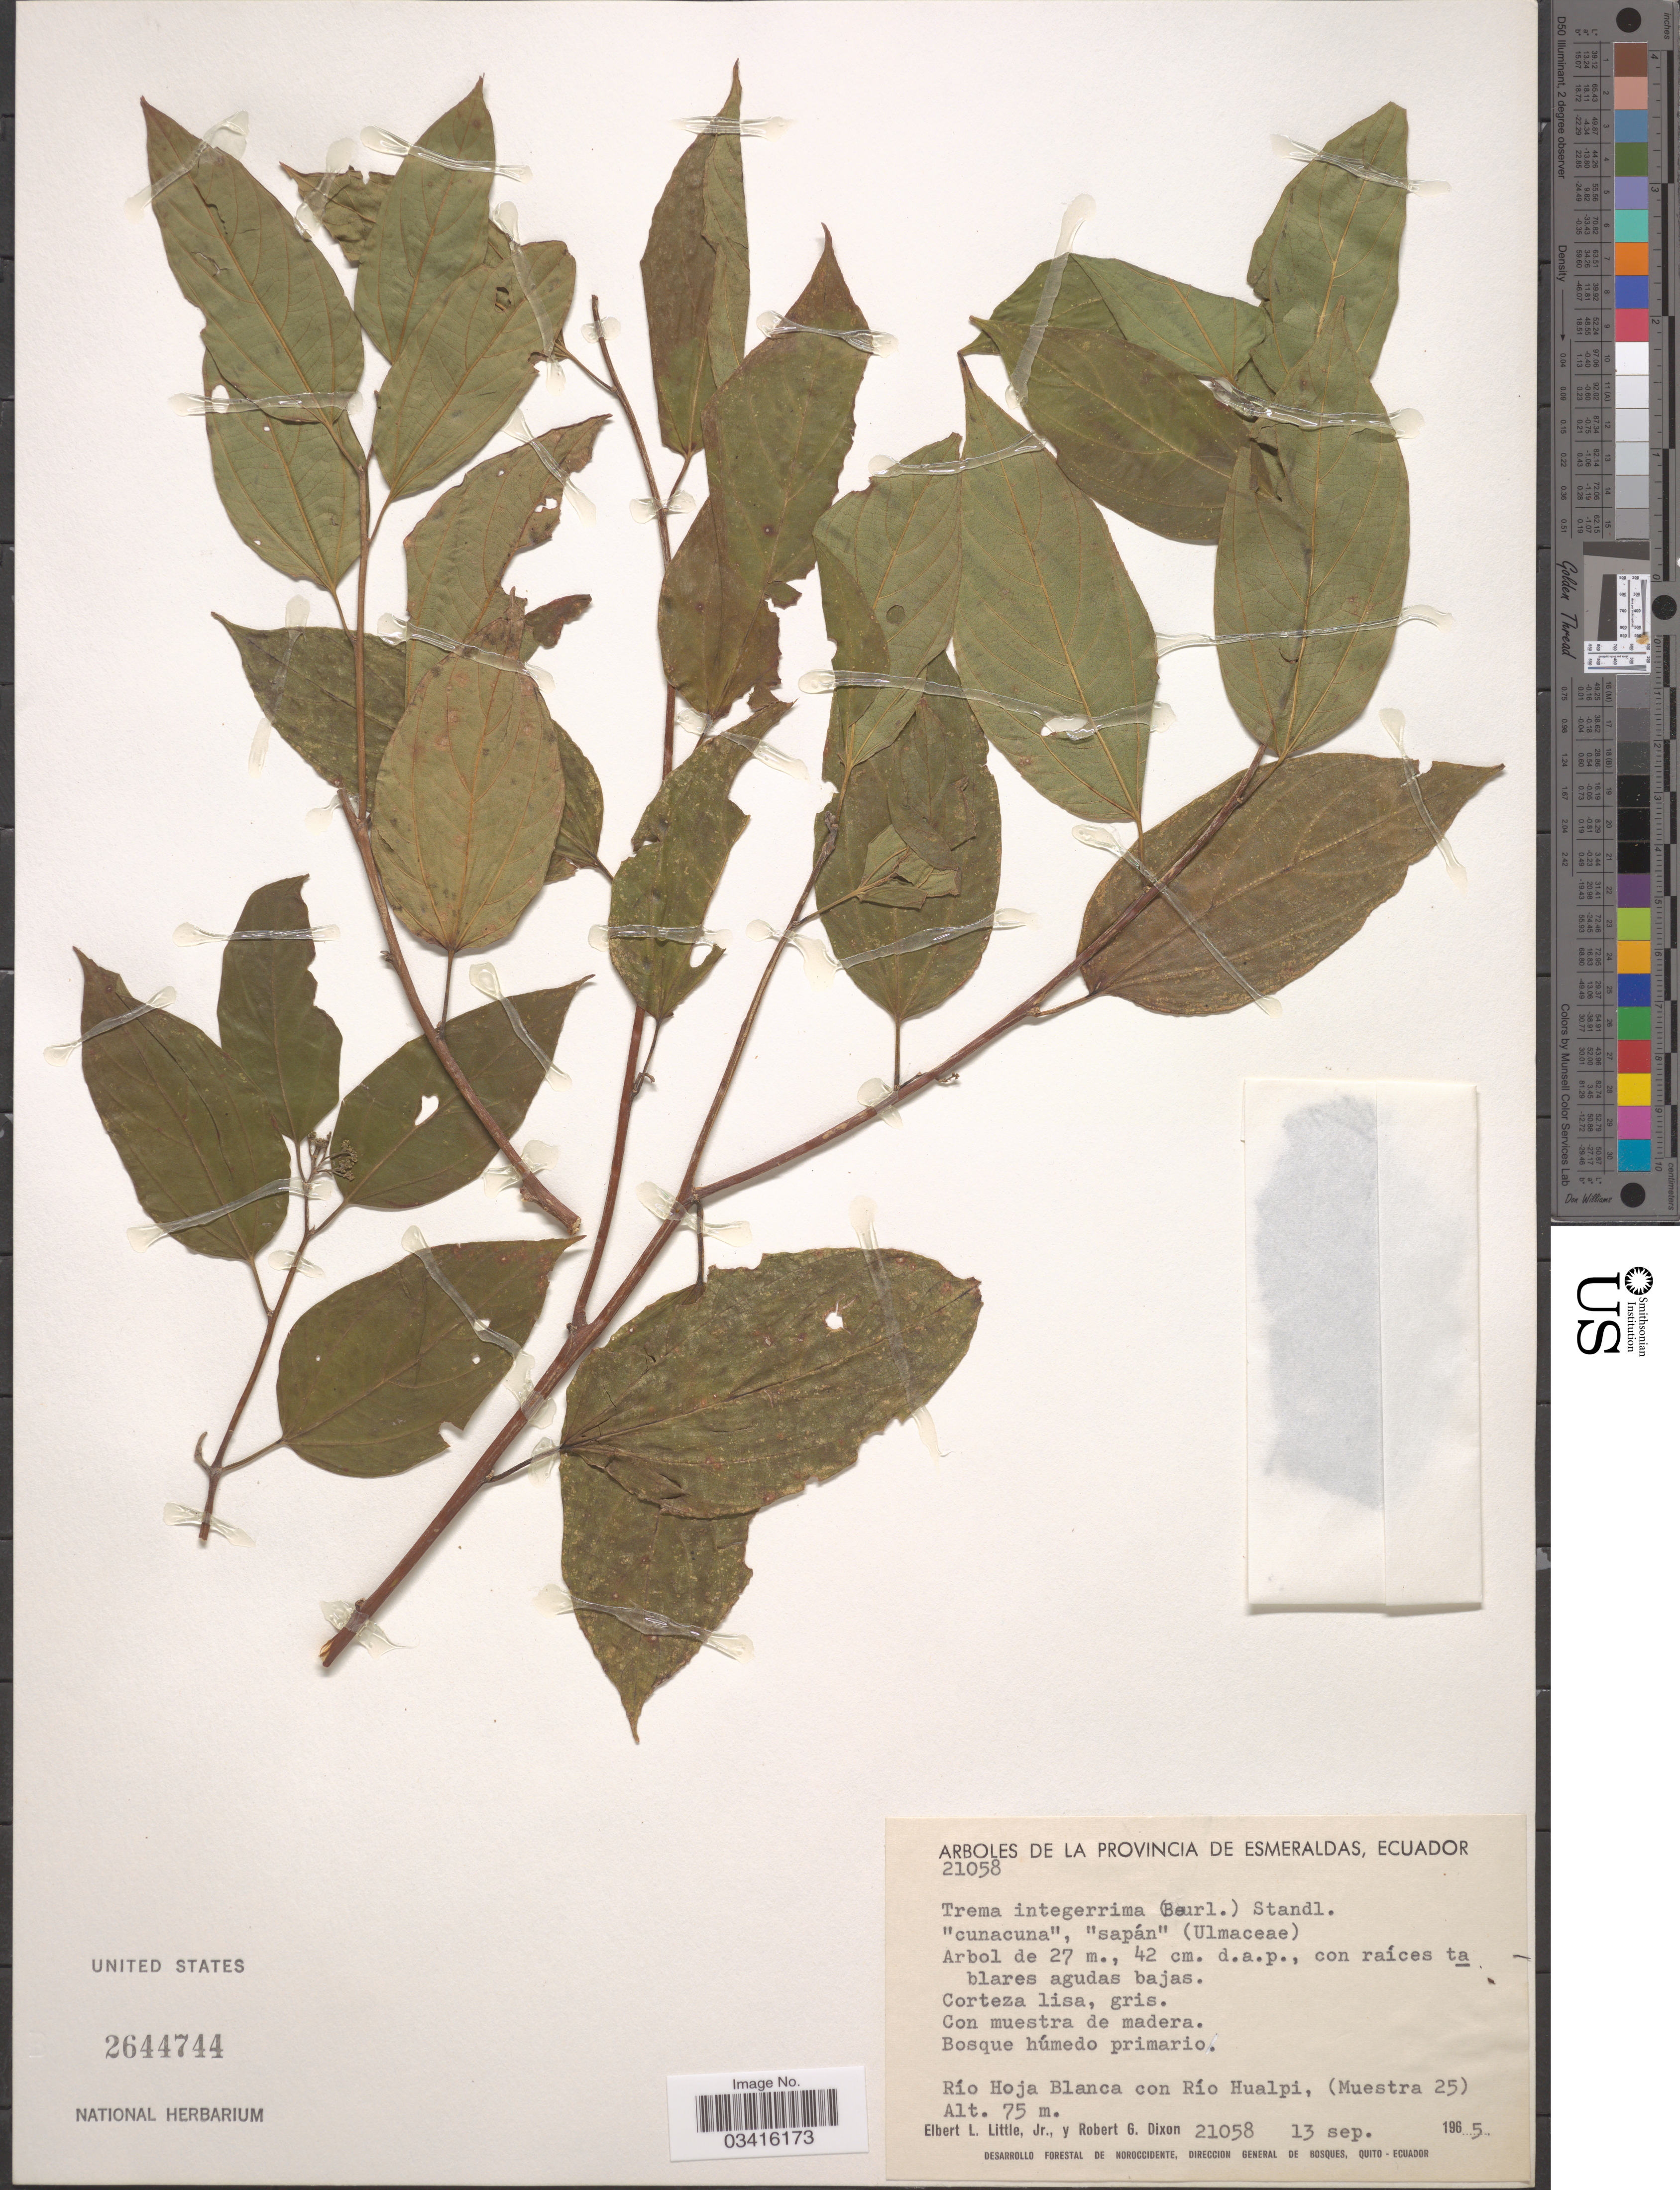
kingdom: Plantae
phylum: Tracheophyta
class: Magnoliopsida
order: Rosales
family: Cannabaceae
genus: Trema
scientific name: Trema integerrimum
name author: (Beurl.) Standl.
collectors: E. L. Little & R. G. Dixon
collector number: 21058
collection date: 1965-09-13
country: Ecuador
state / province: Esmeraldas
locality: La provincia de Esmeraldas. Río Hoja Blanca con Río Hualpi, (Muestra 25).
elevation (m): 75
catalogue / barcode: US 2644744